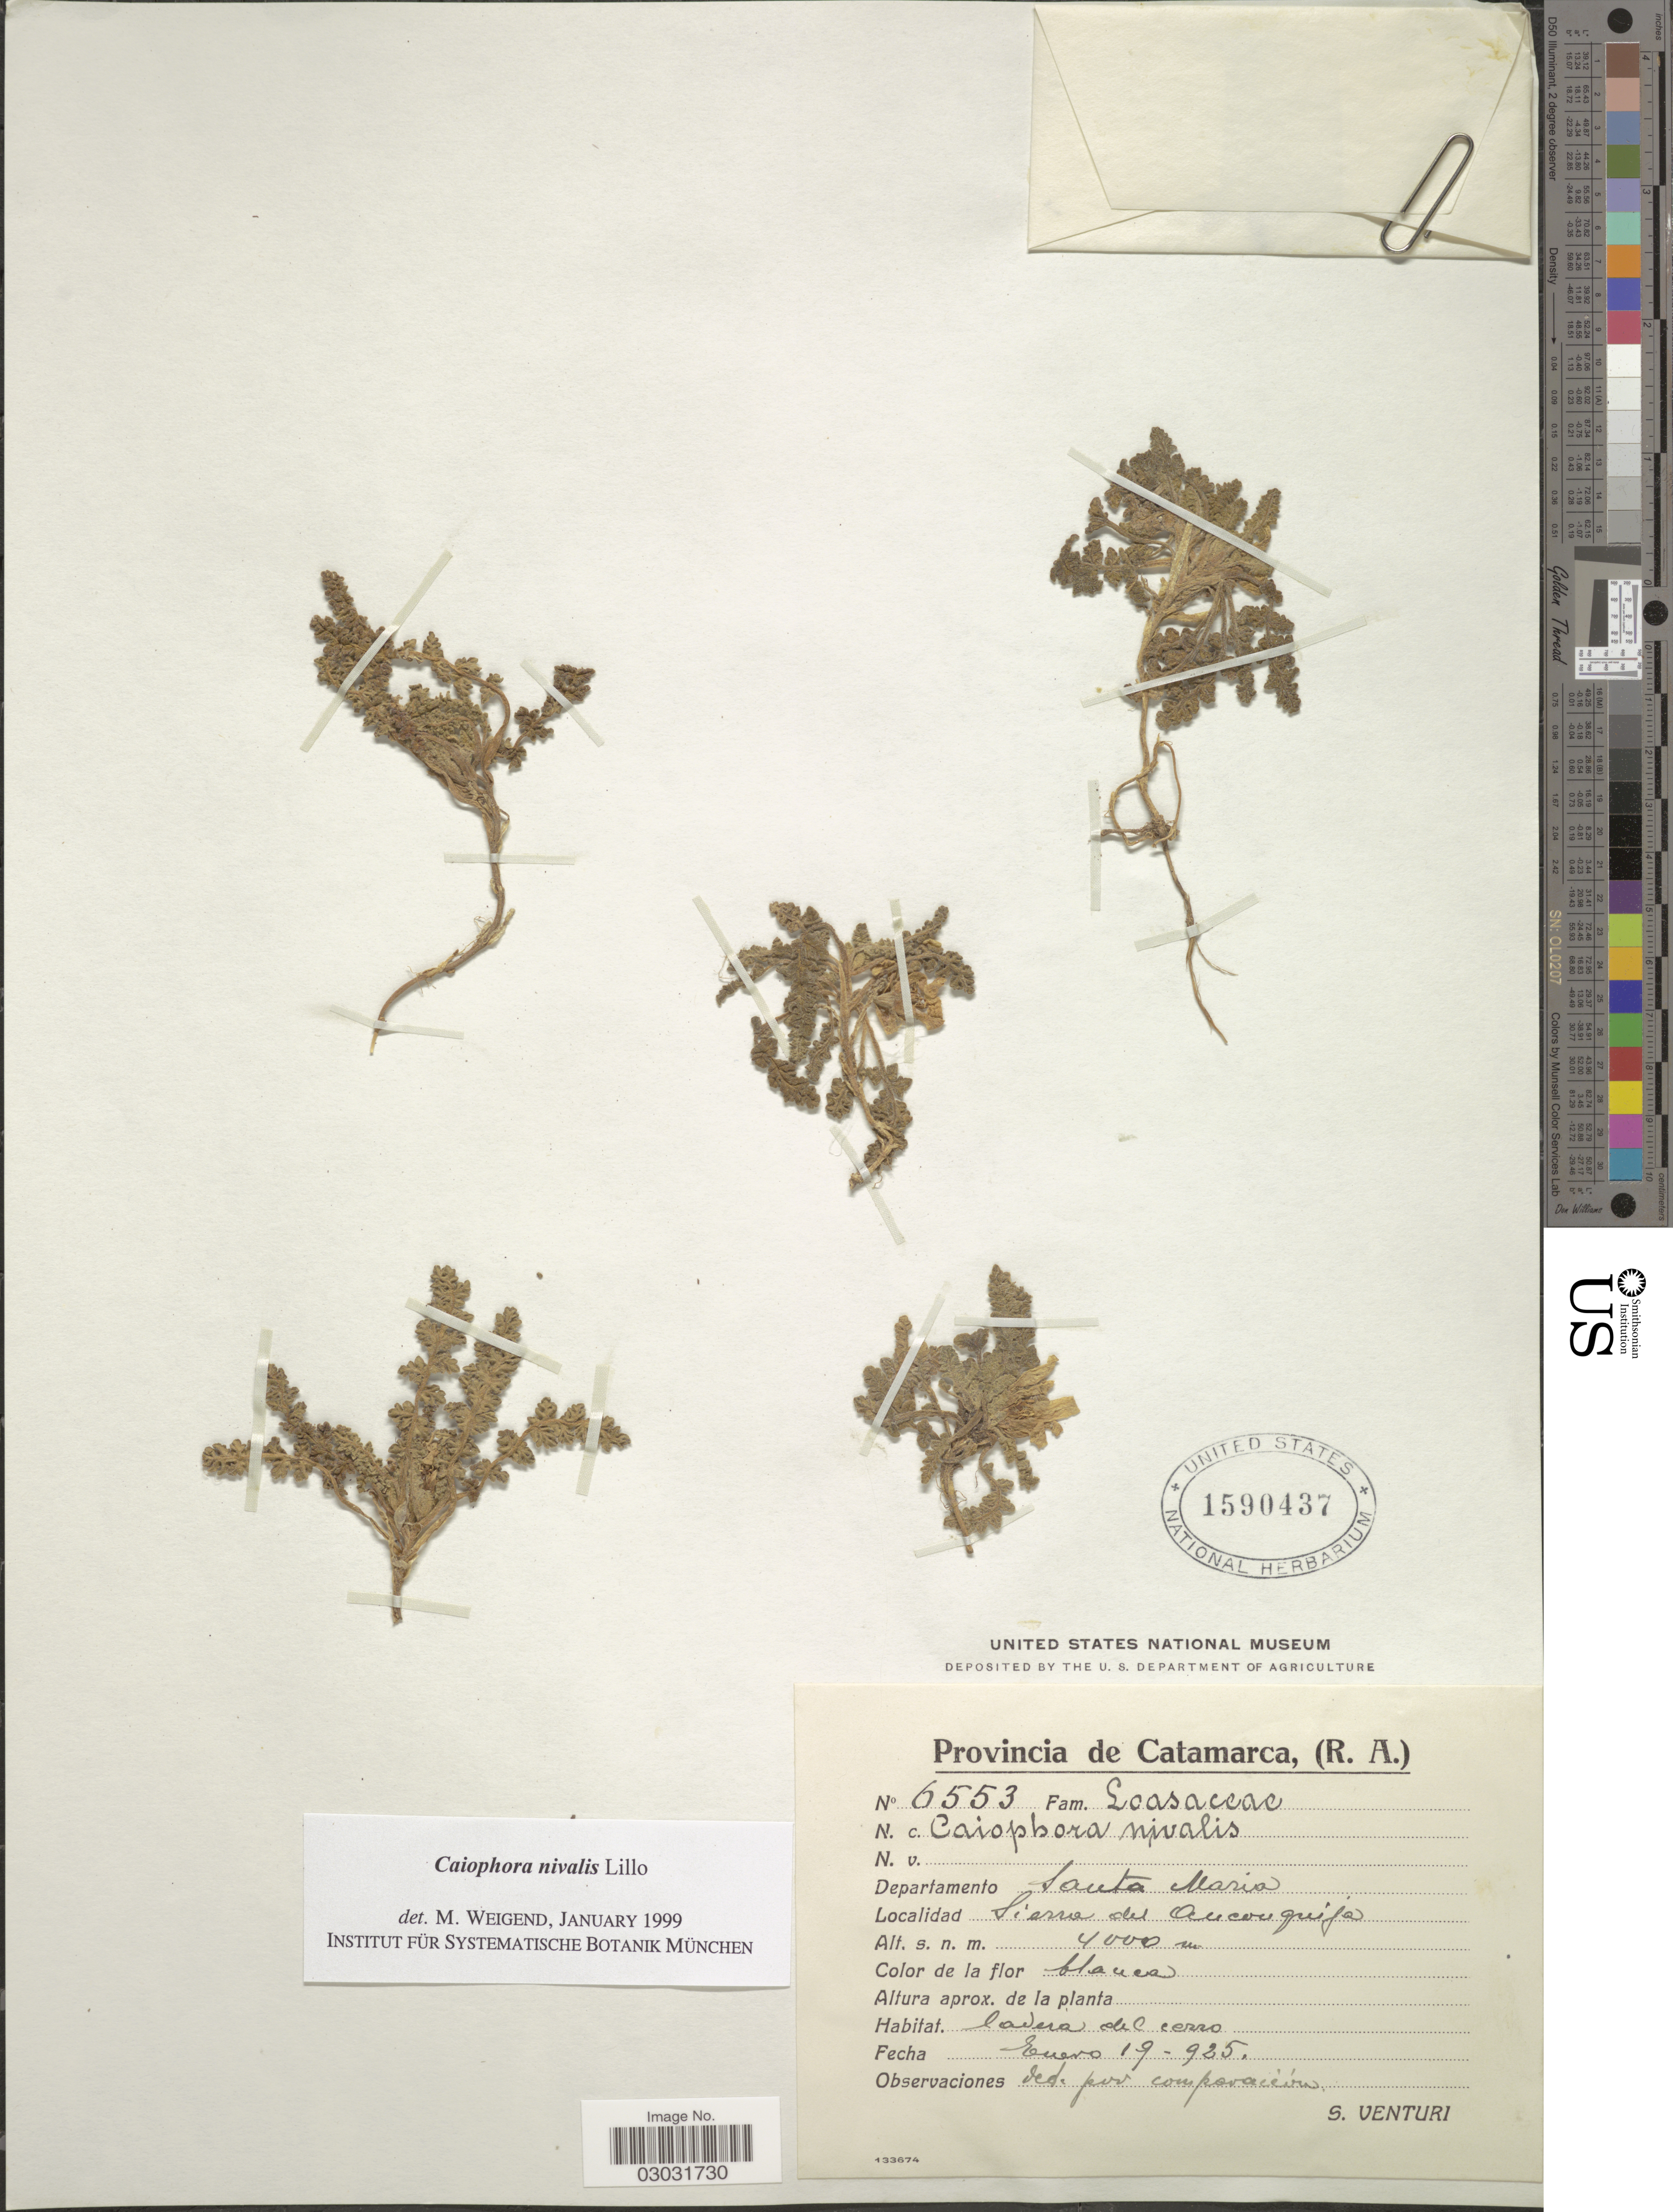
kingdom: Plantae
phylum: Tracheophyta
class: Magnoliopsida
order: Cornales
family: Loasaceae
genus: Caiophora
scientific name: Caiophora nivalis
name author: Lillo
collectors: S. Venturi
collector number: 6553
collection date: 1935-01-19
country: Argentina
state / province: Catamarca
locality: Departamento Santa Maria, Sierra des Anconguija.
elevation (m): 4000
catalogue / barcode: US 1590437